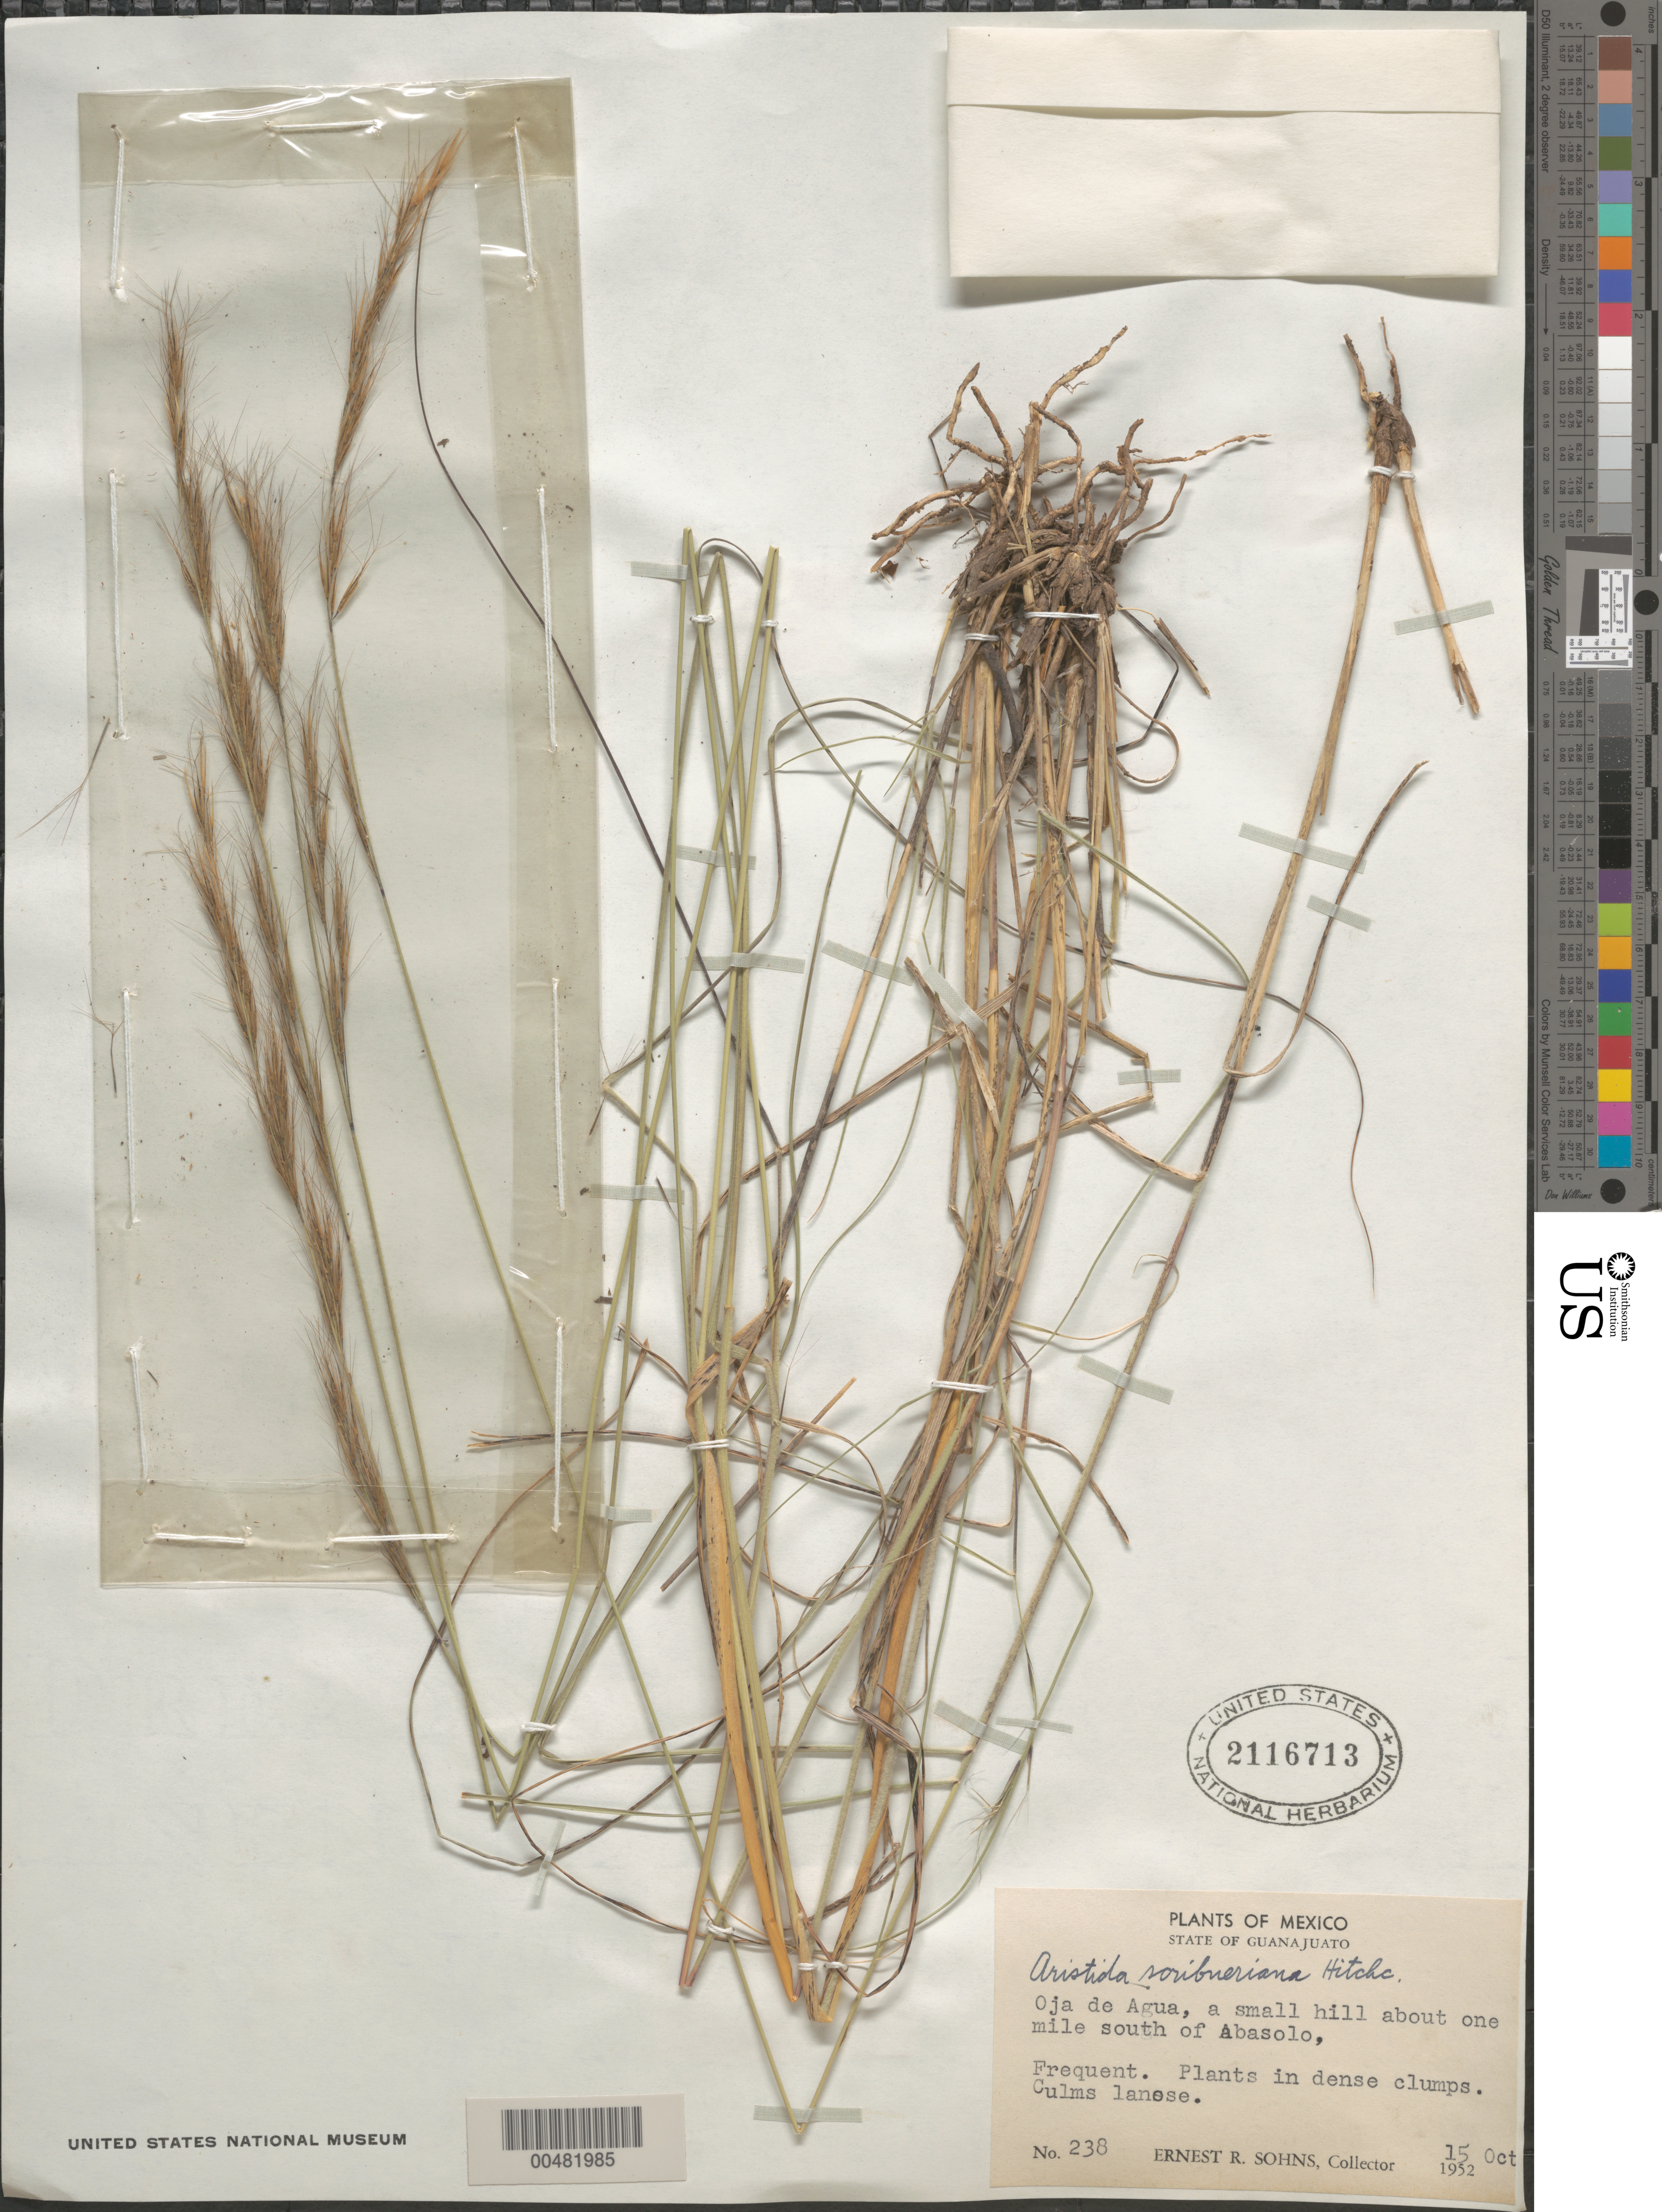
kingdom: Plantae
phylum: Tracheophyta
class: Liliopsida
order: Poales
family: Poaceae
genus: Aristida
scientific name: Aristida scribneriana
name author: Hitchc.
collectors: E. R. Sohns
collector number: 238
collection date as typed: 15 Oct 1952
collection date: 1952-10-15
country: Mexico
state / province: Guanajuato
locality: Oja de Agua, a small hill about 1 mi S of Abasolo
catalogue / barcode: US 2116713